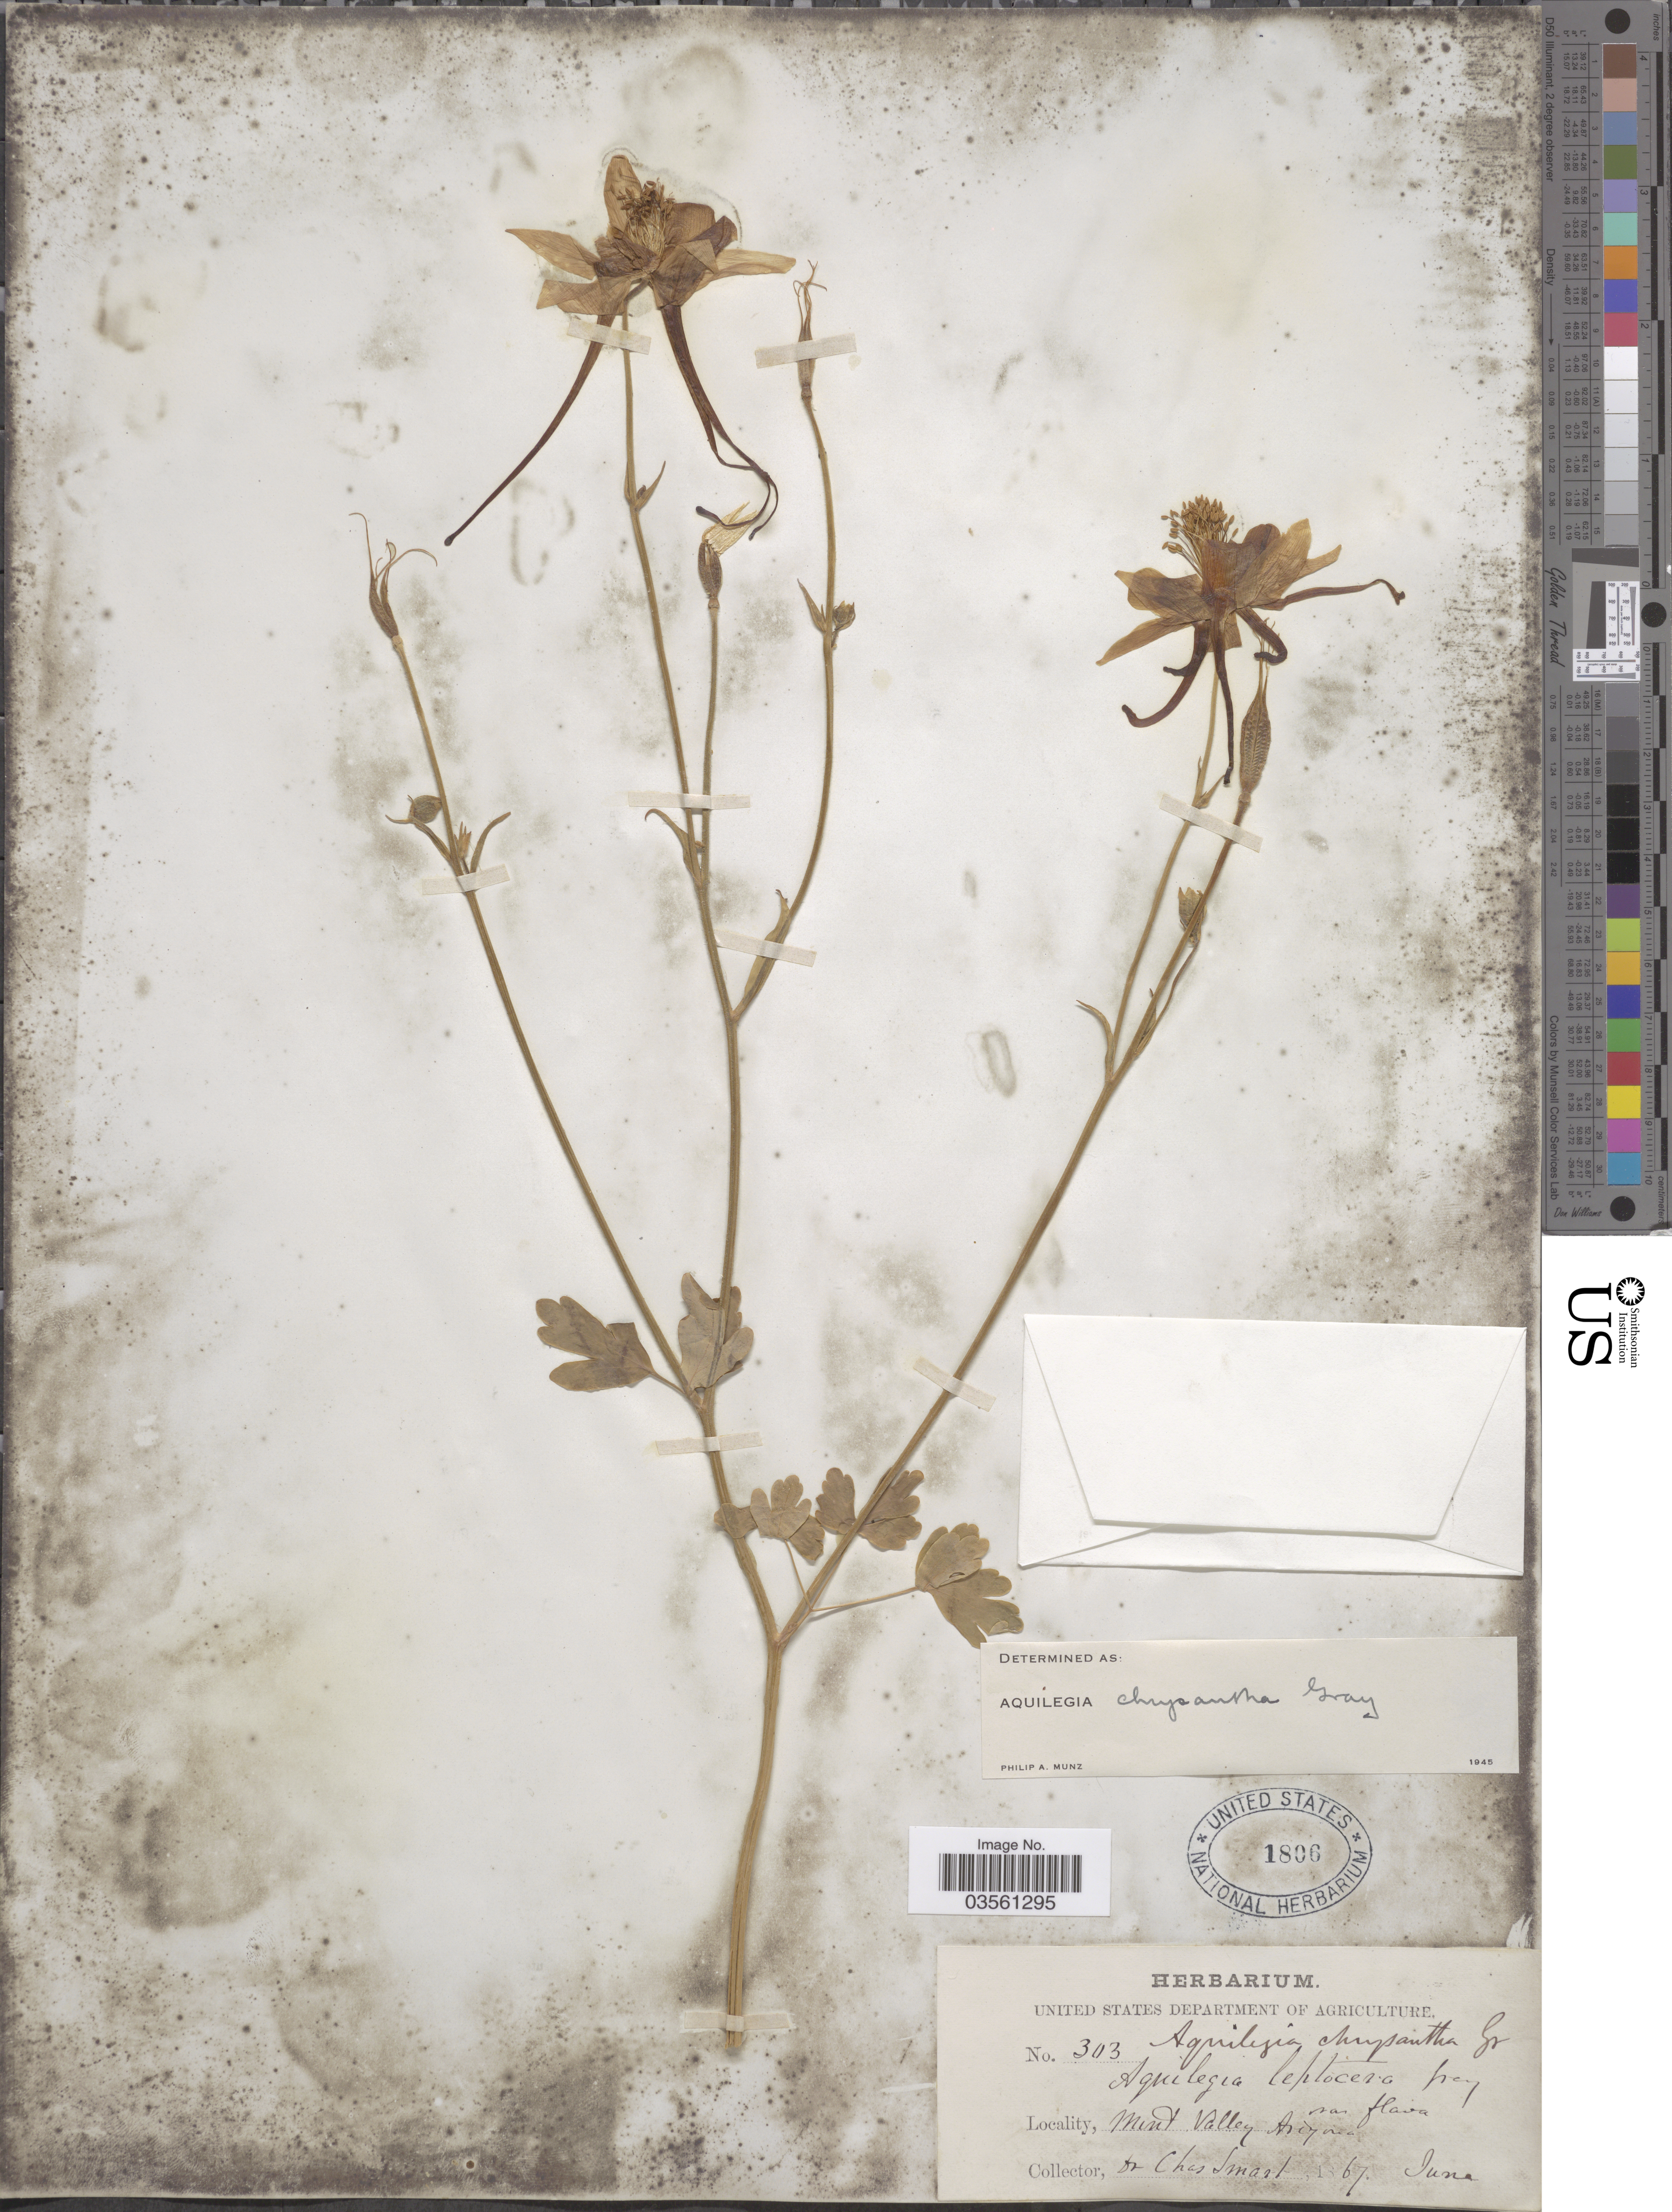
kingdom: Plantae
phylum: Tracheophyta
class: Magnoliopsida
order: Ranunculales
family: Ranunculaceae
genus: Aquilegia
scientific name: Aquilegia chrysantha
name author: A. Gray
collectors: C. Smart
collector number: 303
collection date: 1867-06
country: United States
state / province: Arizona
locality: Mint Valley.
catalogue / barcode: US 1806